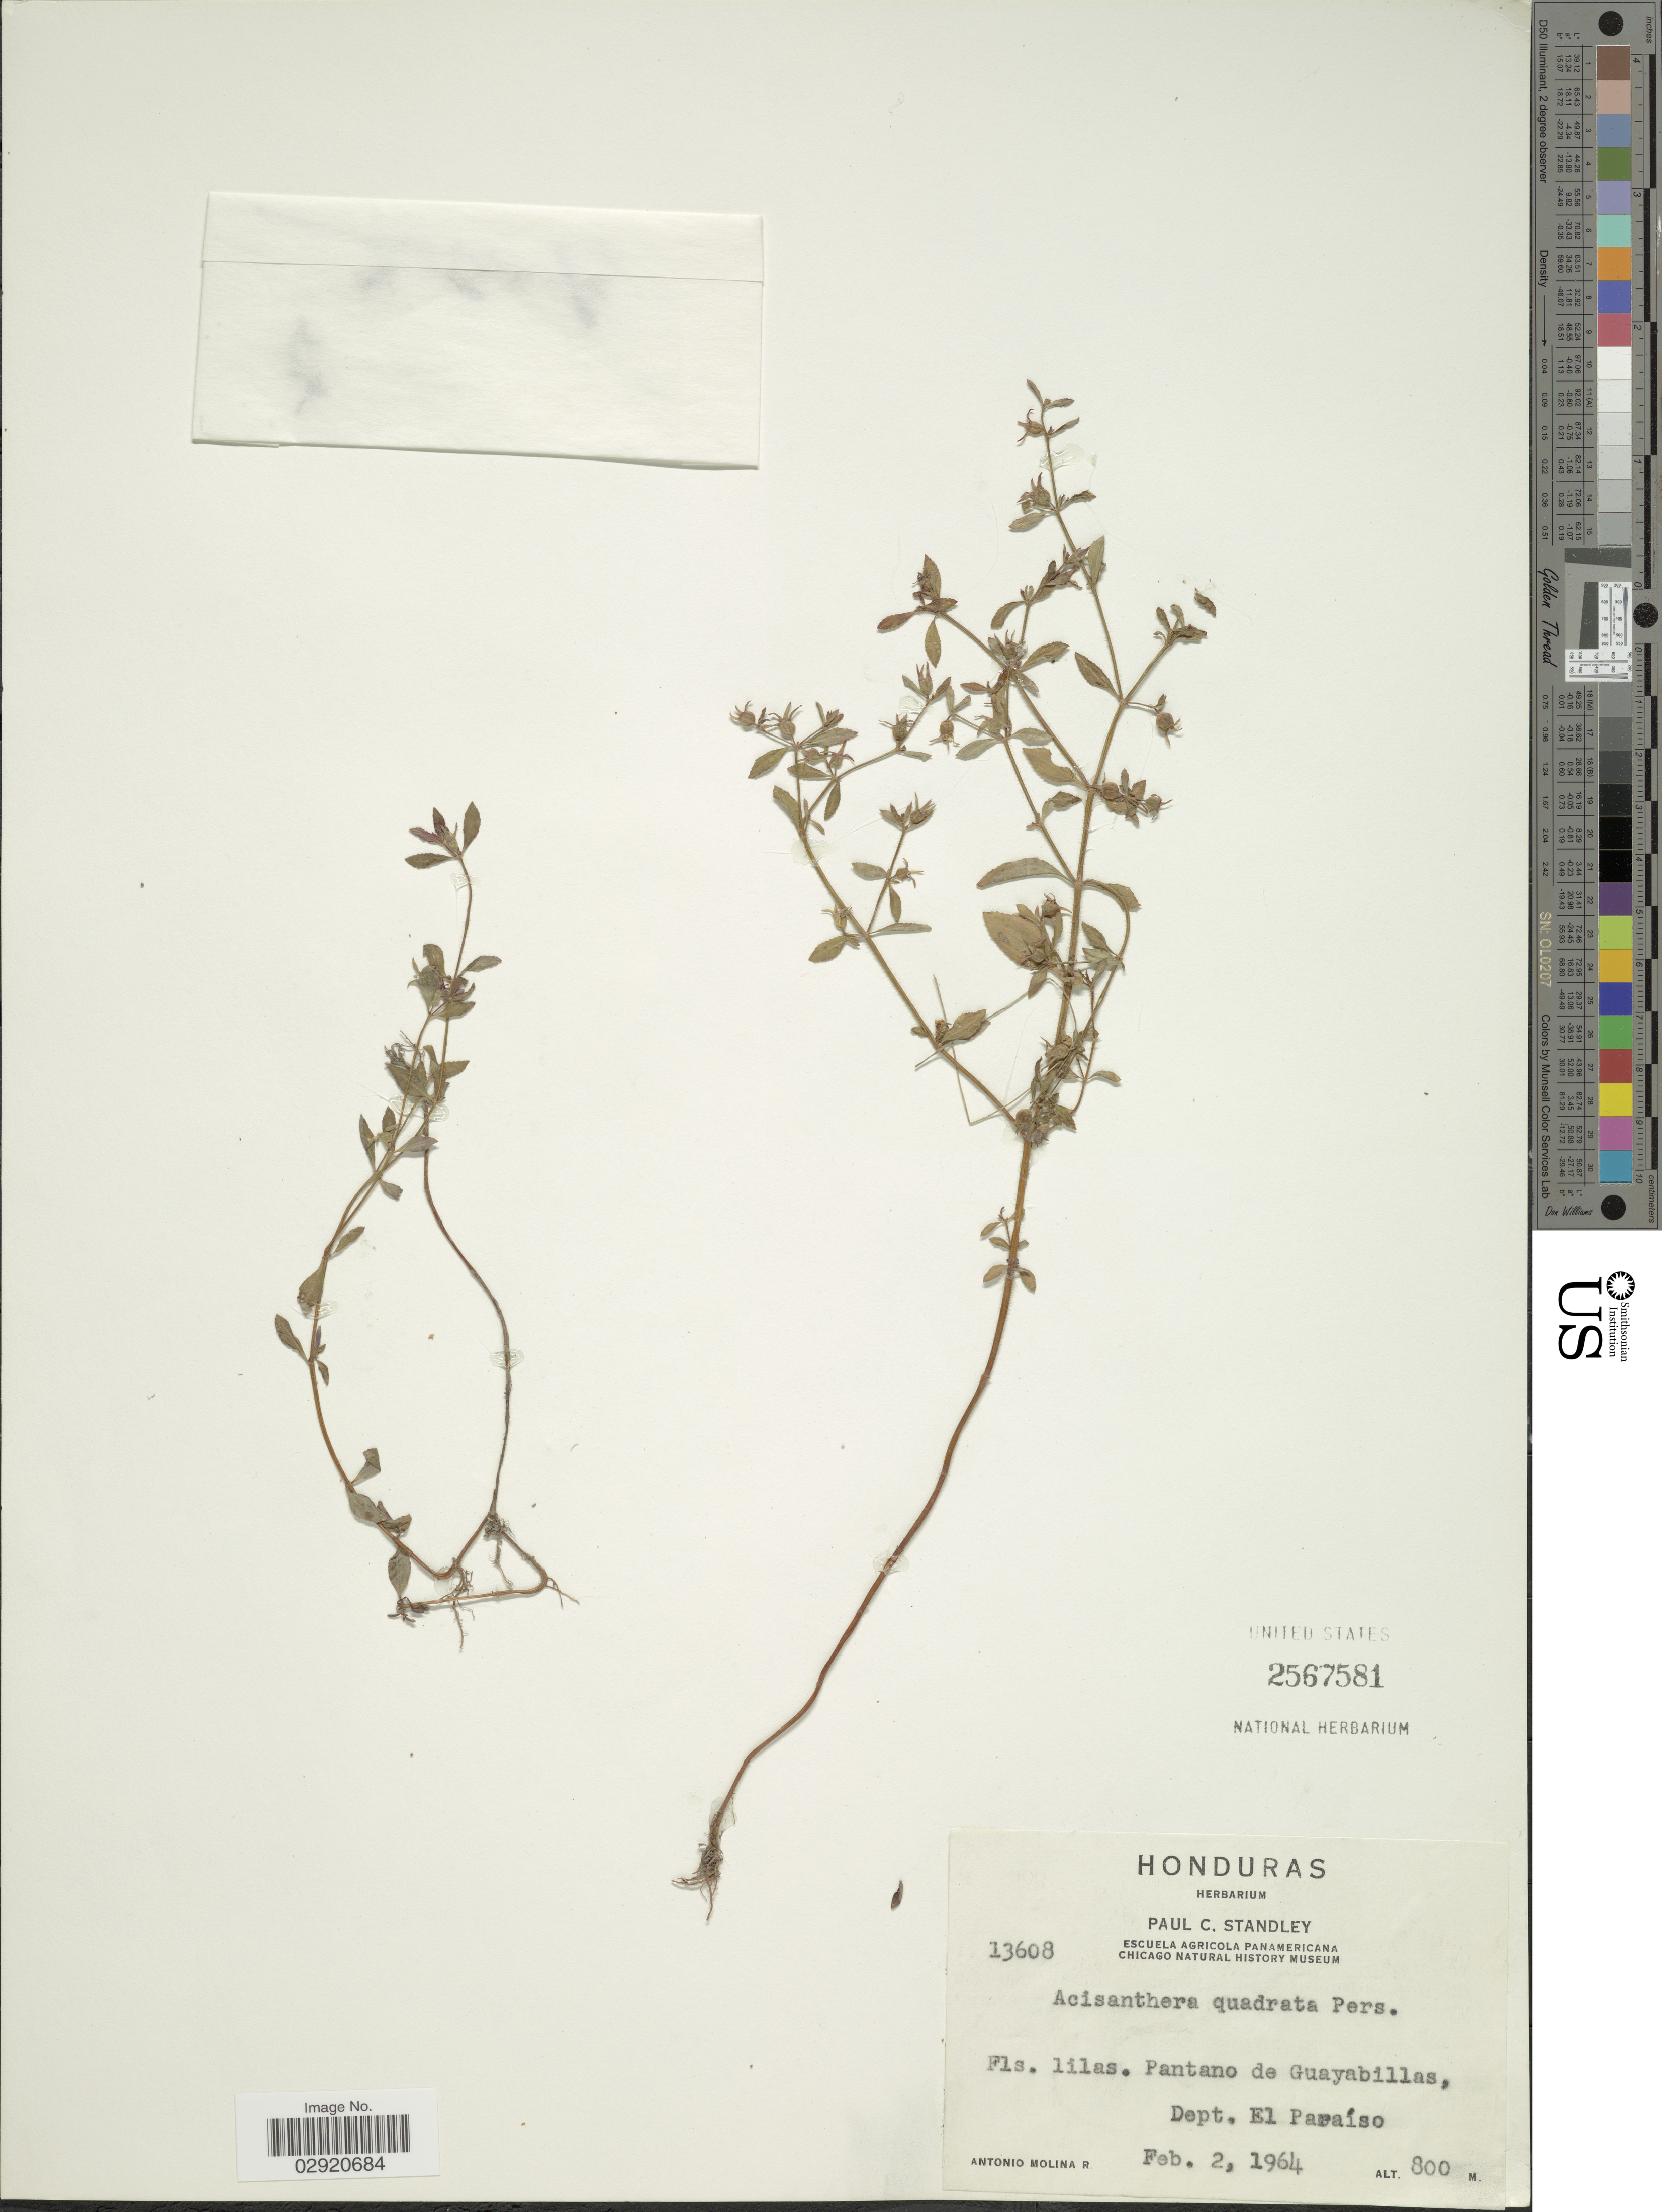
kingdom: Plantae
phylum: Tracheophyta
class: Magnoliopsida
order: Myrtales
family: Melastomataceae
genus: Acisanthera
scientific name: Acisanthera erecta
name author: Gleason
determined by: Nunes da Silva, Diego, (RB), Jardim Botanico do Rio de Janeiro - Herbario (BRAZIL)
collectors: A. Molina R.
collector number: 13608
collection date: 1964-02-02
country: Honduras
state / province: El Paraíso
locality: Pantano de Guayabillas, Dept. El Paraíso.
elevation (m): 800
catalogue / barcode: US 2567581